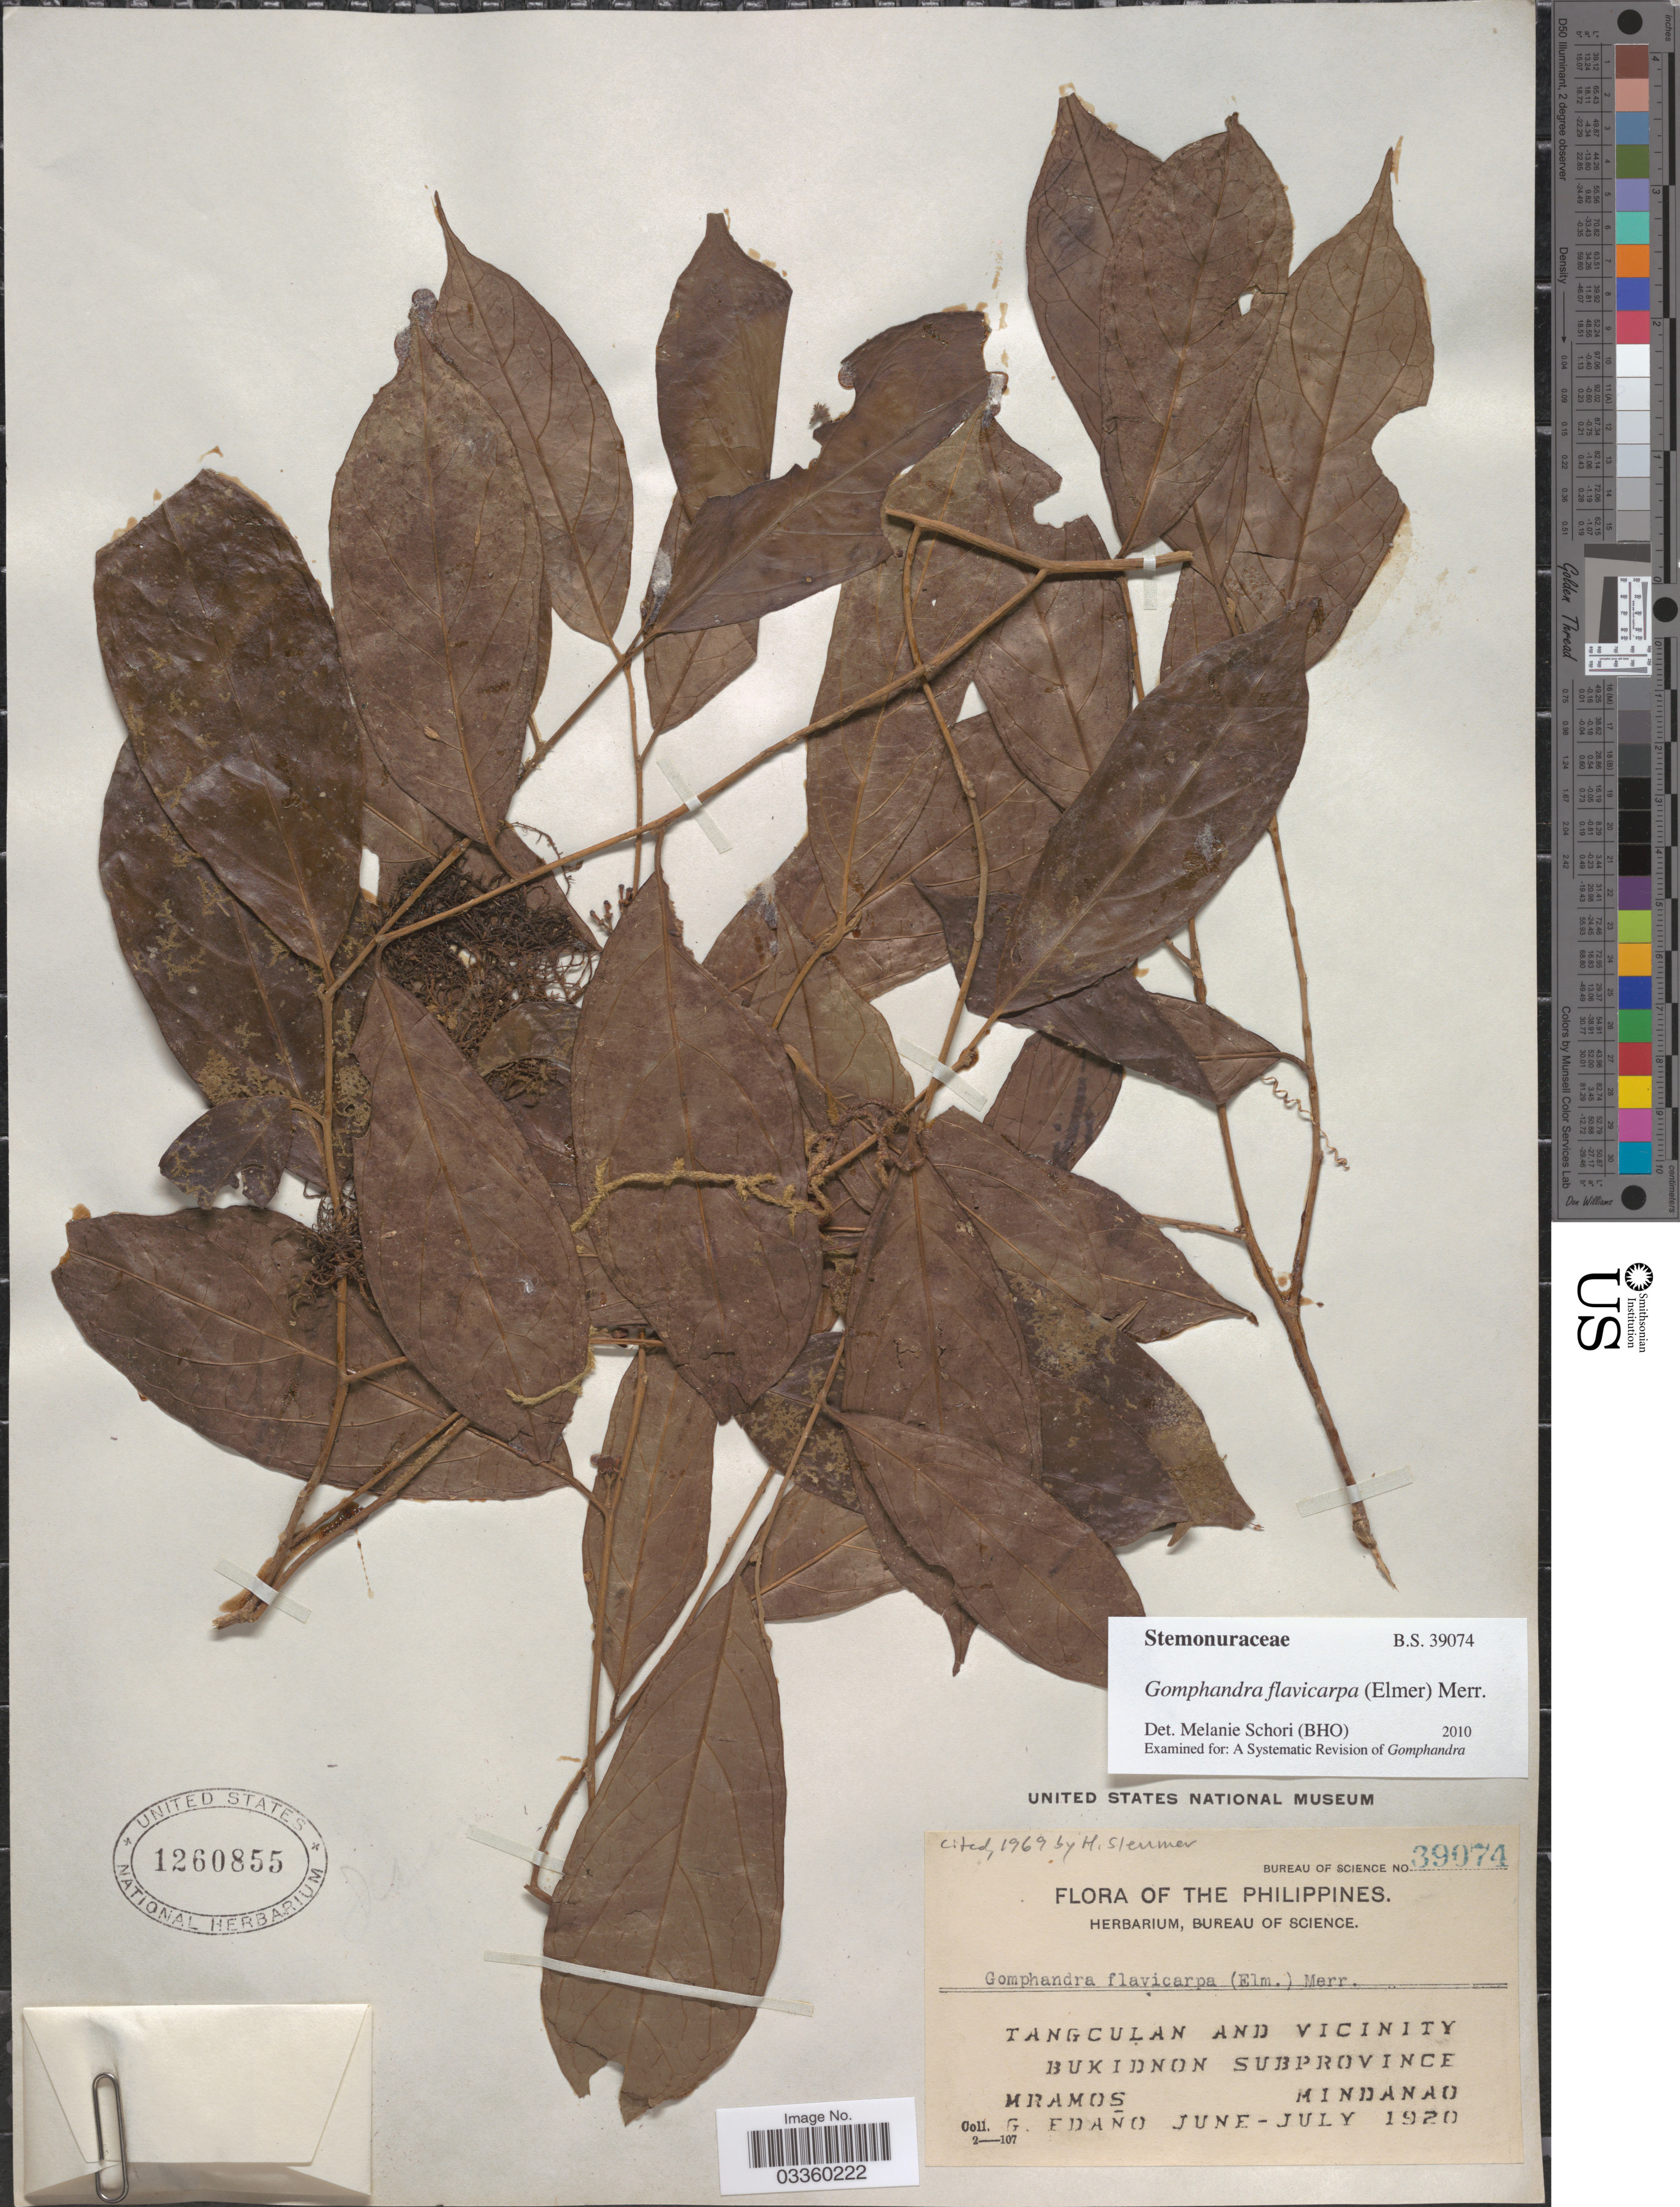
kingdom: Plantae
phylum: Tracheophyta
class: Magnoliopsida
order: Cardiopteridales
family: Stemonuraceae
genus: Gomphandra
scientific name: Gomphandra flavicarpa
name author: (Elmer) Merr.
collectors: G. Edaño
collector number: Bureau of Science 39074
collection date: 1920-06/1920-07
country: Philippines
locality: Tangculan and vicinity. Bukidnon Subprovince. Mindanao.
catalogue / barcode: US 1260855